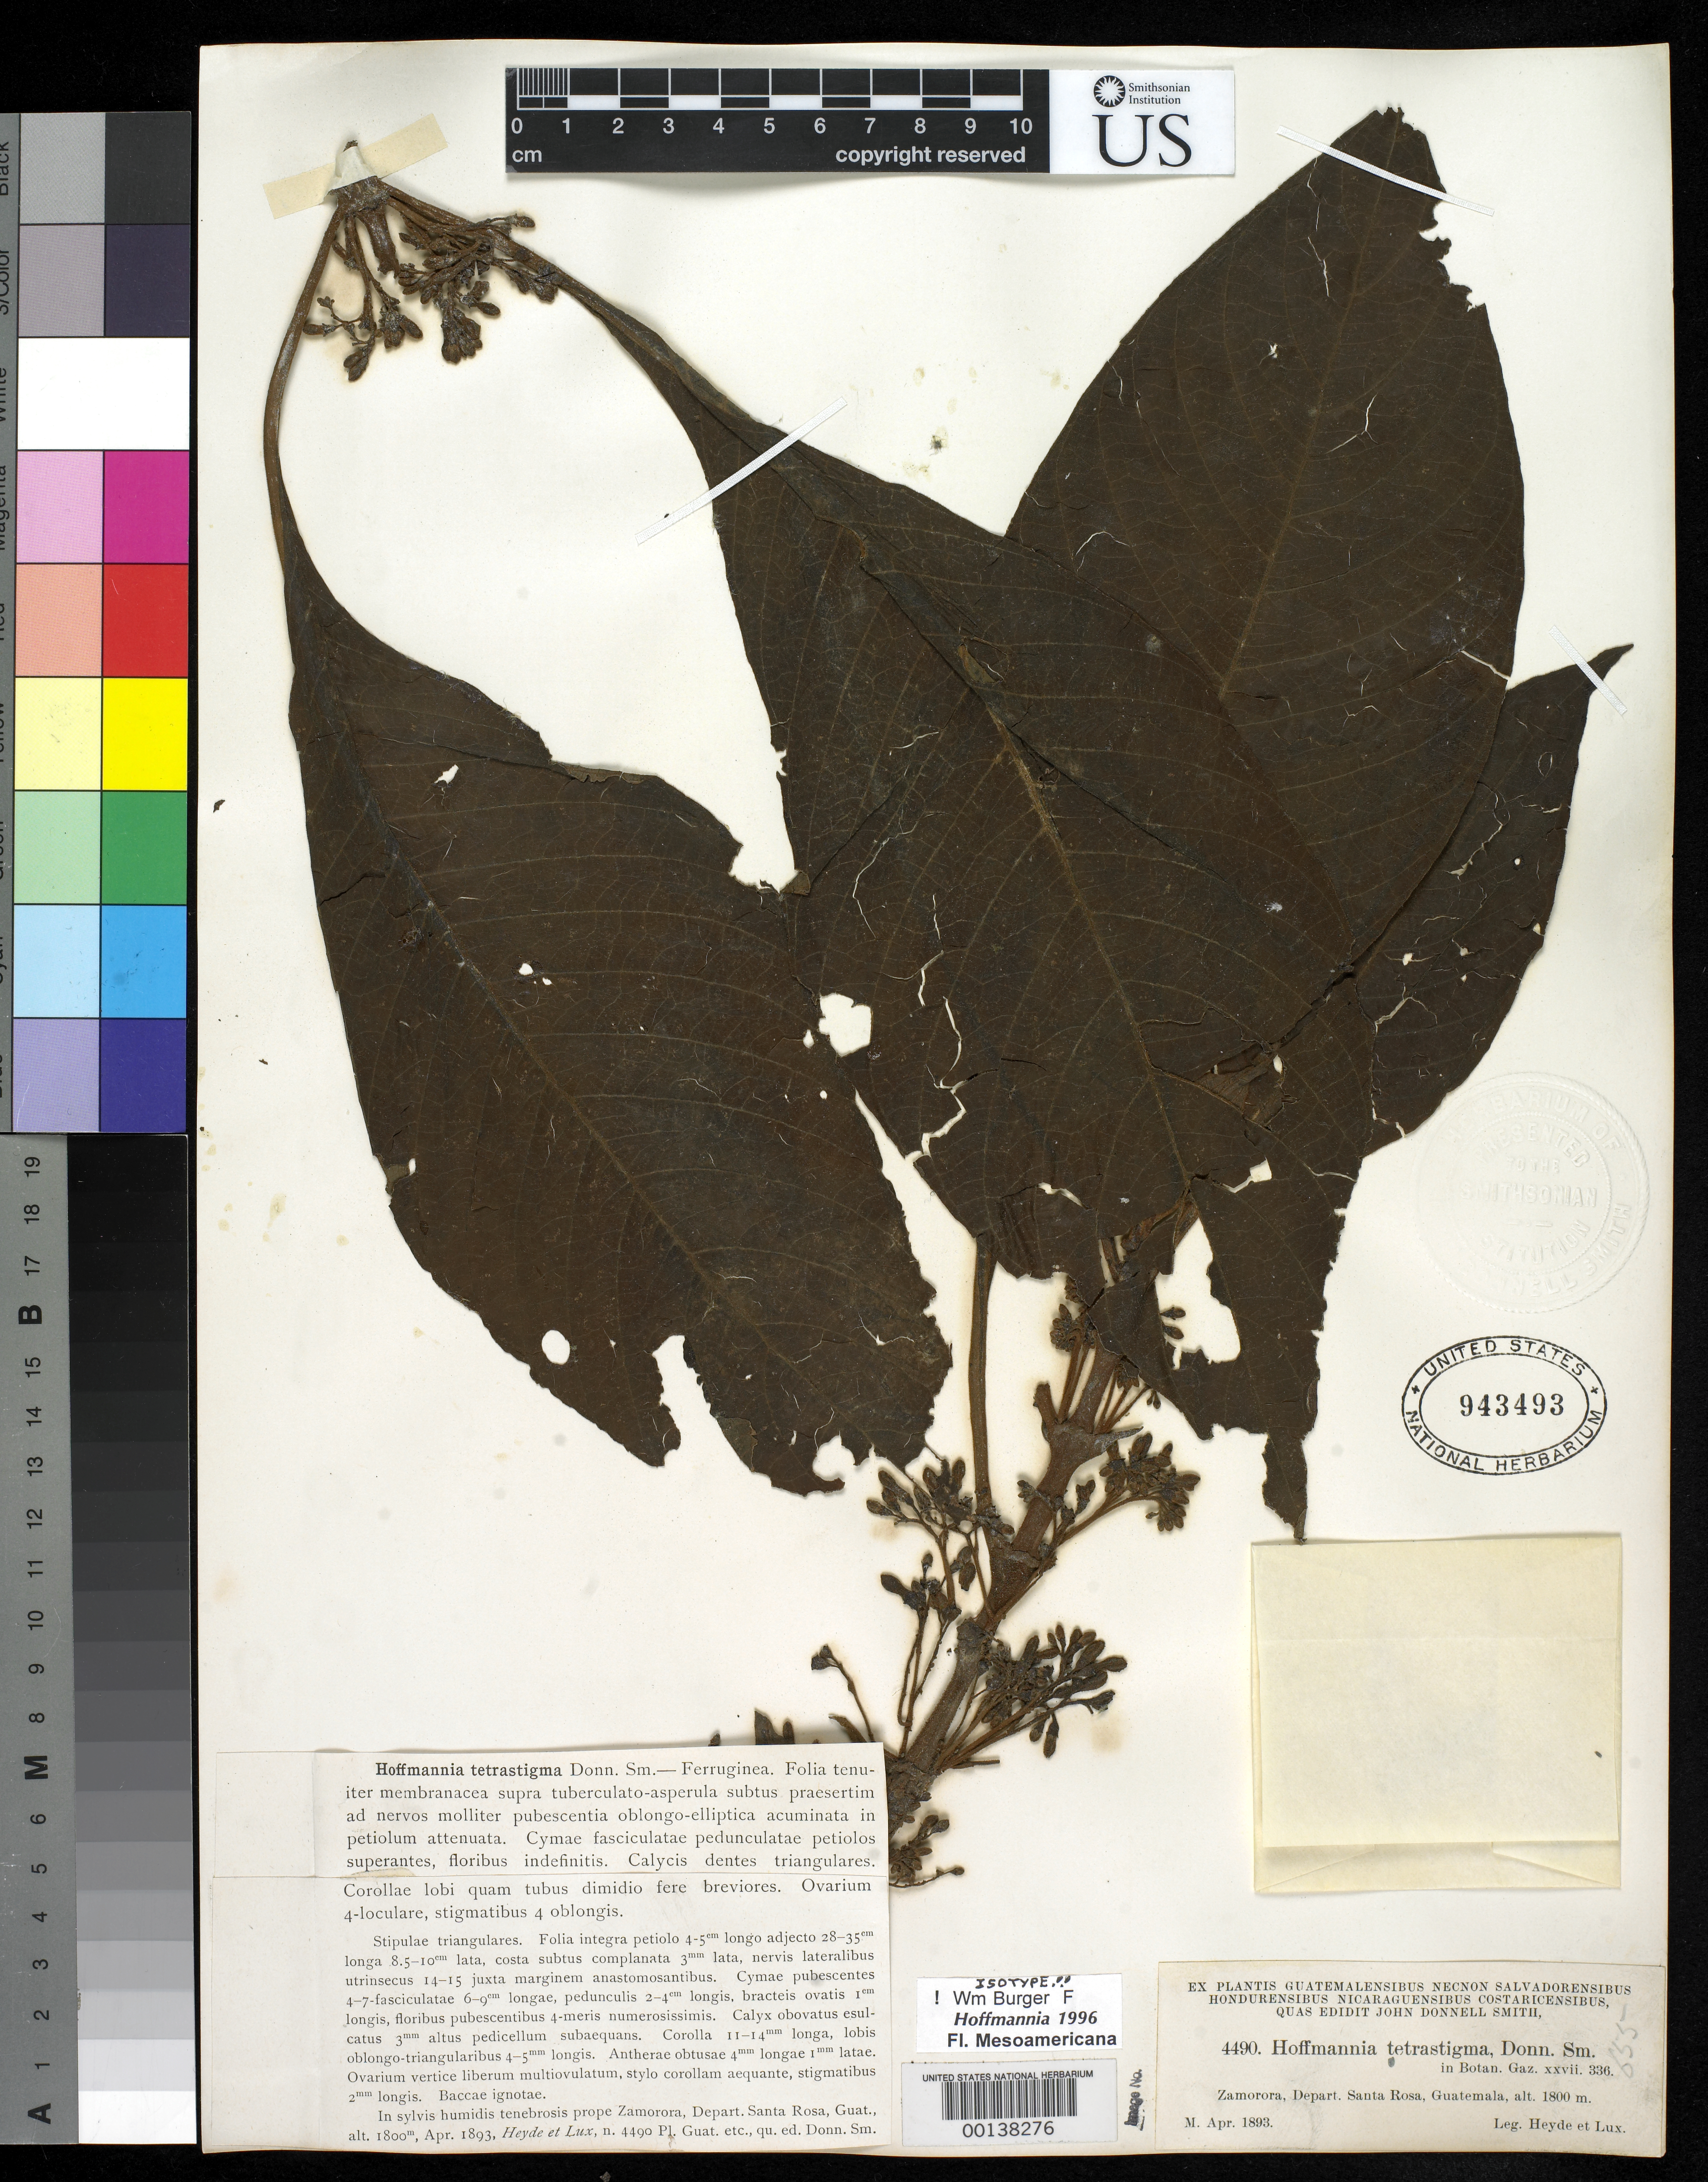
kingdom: Plantae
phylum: Tracheophyta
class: Magnoliopsida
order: Gentianales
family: Rubiaceae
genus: Hoffmannia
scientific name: Hoffmannia tetrastigma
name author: Donn. Sm.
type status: Type Collection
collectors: E. T. Heyde & E. Lux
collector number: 4490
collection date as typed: Apr 1893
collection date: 1893-04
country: Guatemala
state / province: Santa Rosa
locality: Near Zamorora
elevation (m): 1800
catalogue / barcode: US 943493